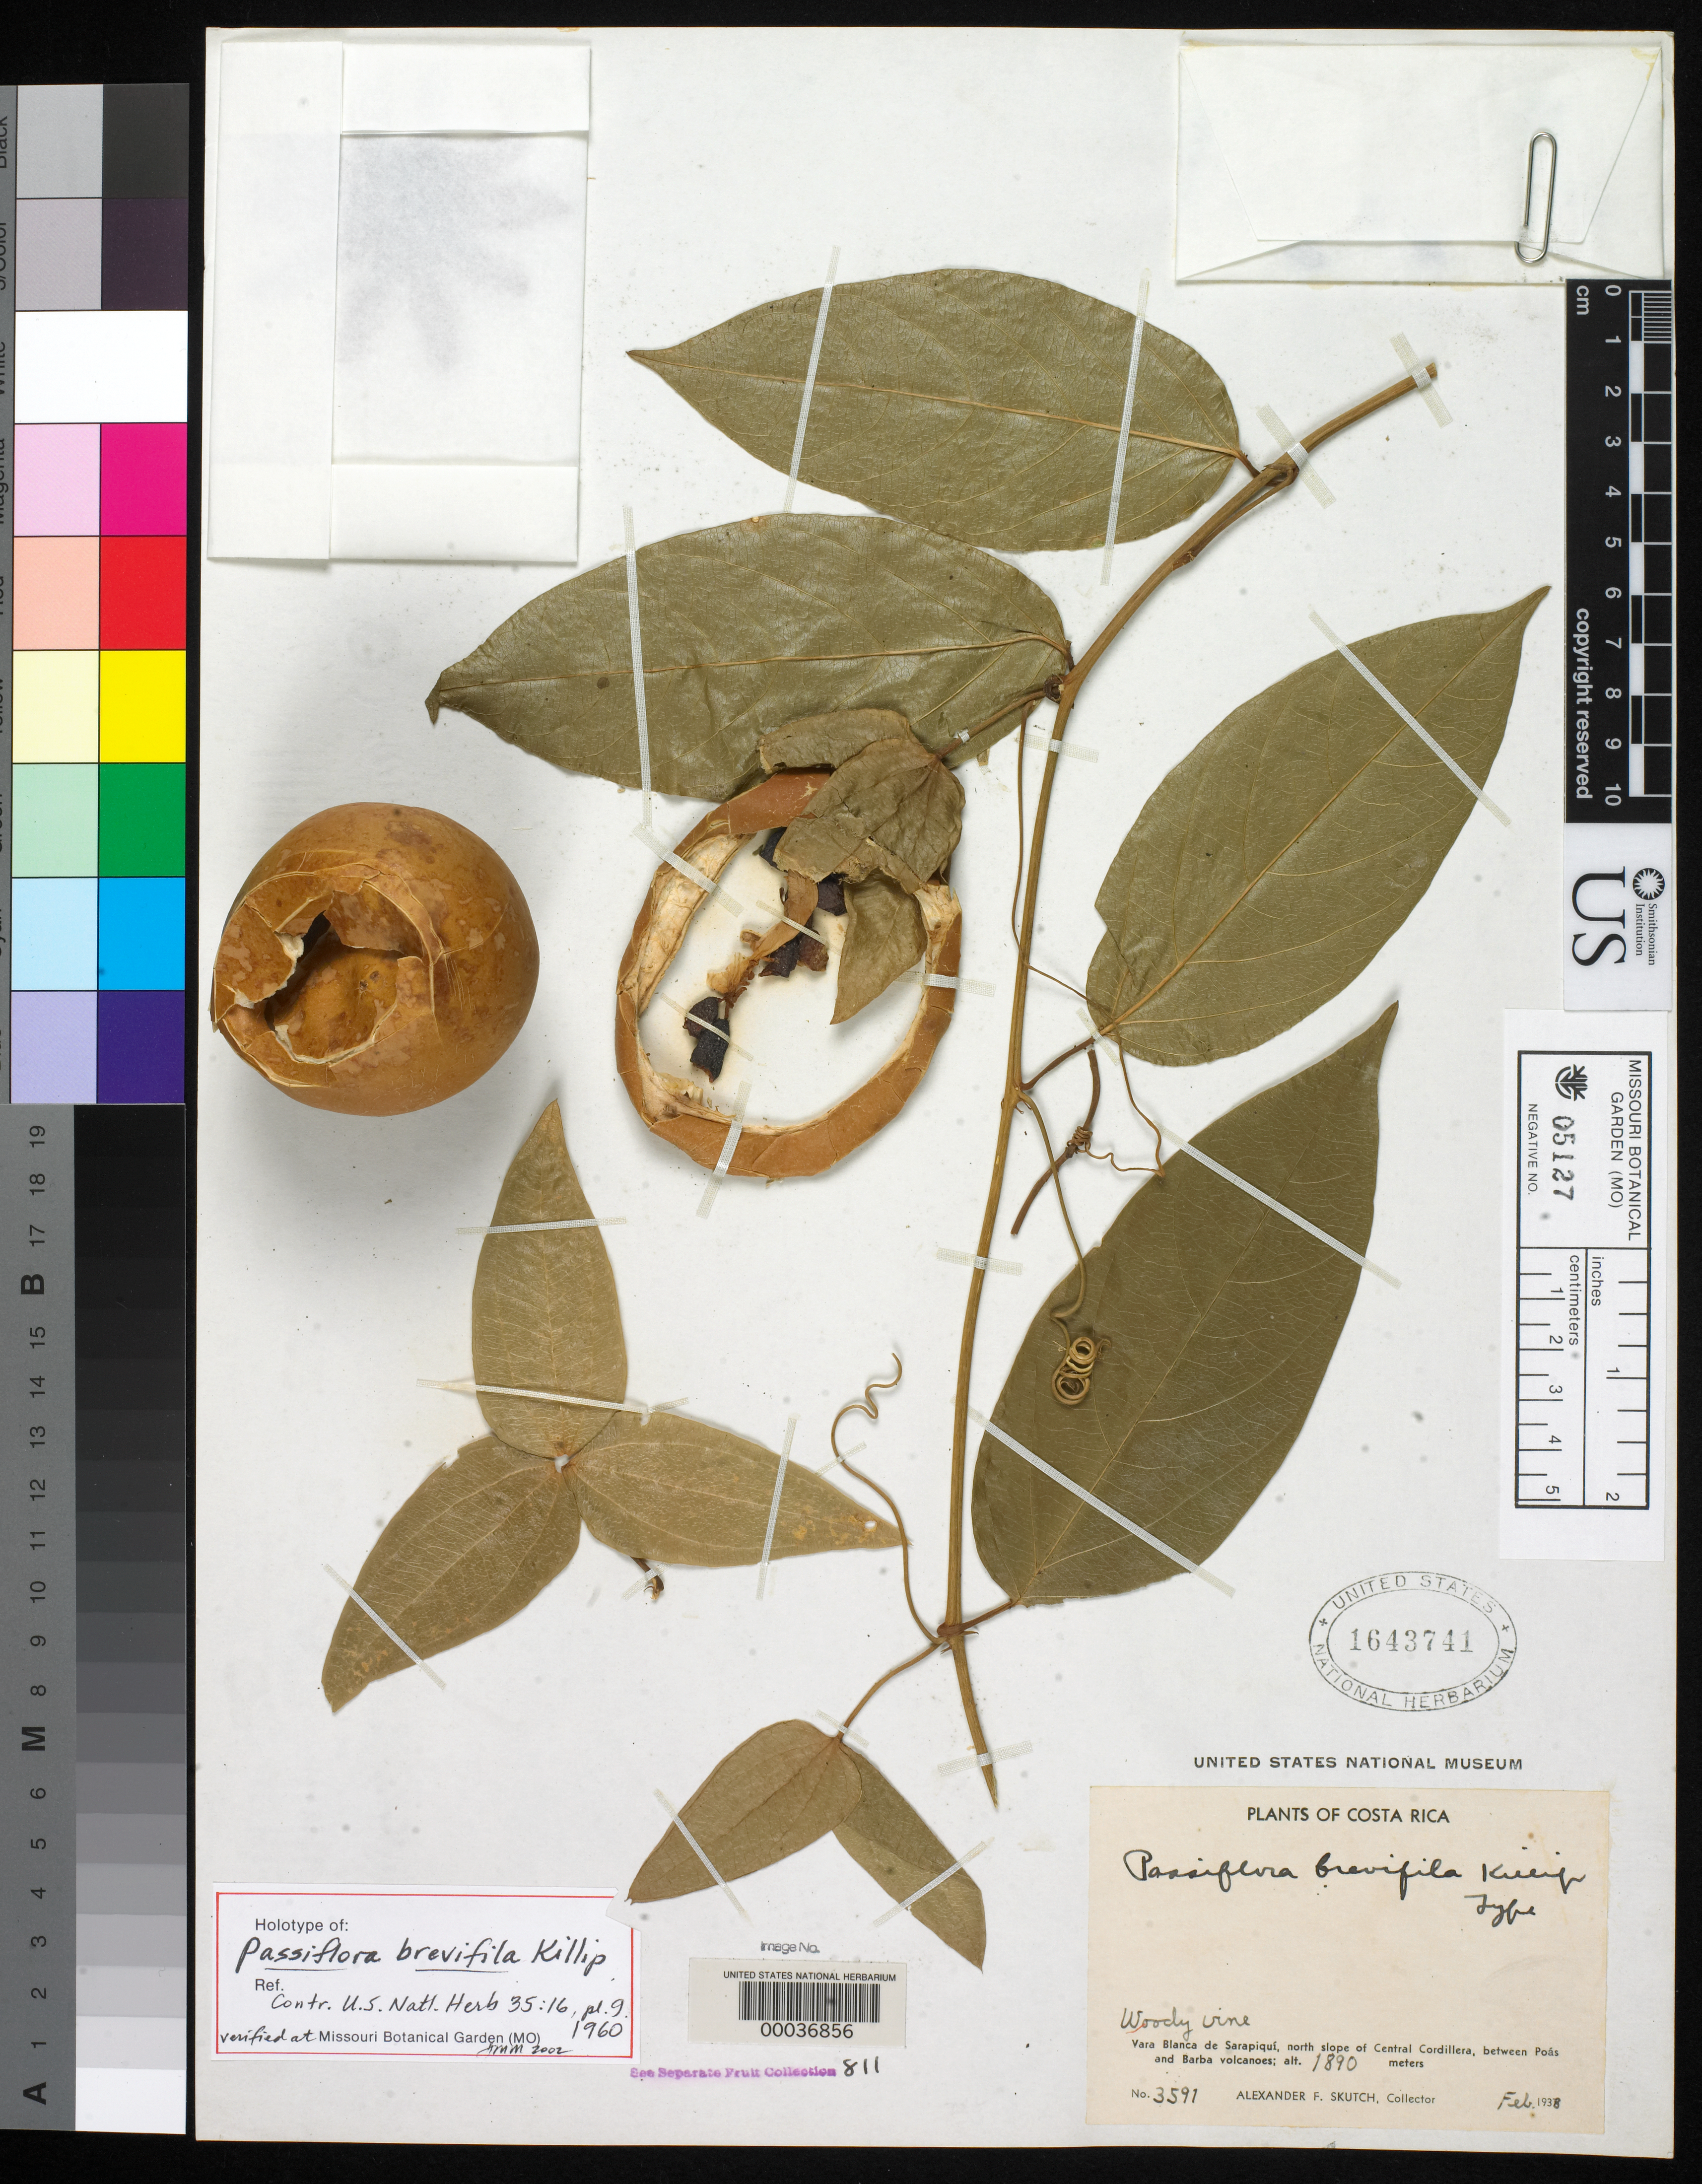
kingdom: Plantae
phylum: Tracheophyta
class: Magnoliopsida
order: Malpighiales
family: Passifloraceae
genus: Passiflora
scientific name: Passiflora brevifila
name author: Killip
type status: Holotype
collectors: A. F. Skutch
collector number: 3591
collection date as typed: Feb 1938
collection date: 1938-02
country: Costa Rica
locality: Vara Blanca de Sarapiqui, between Poás and Barba volcanoes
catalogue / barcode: US 1643741